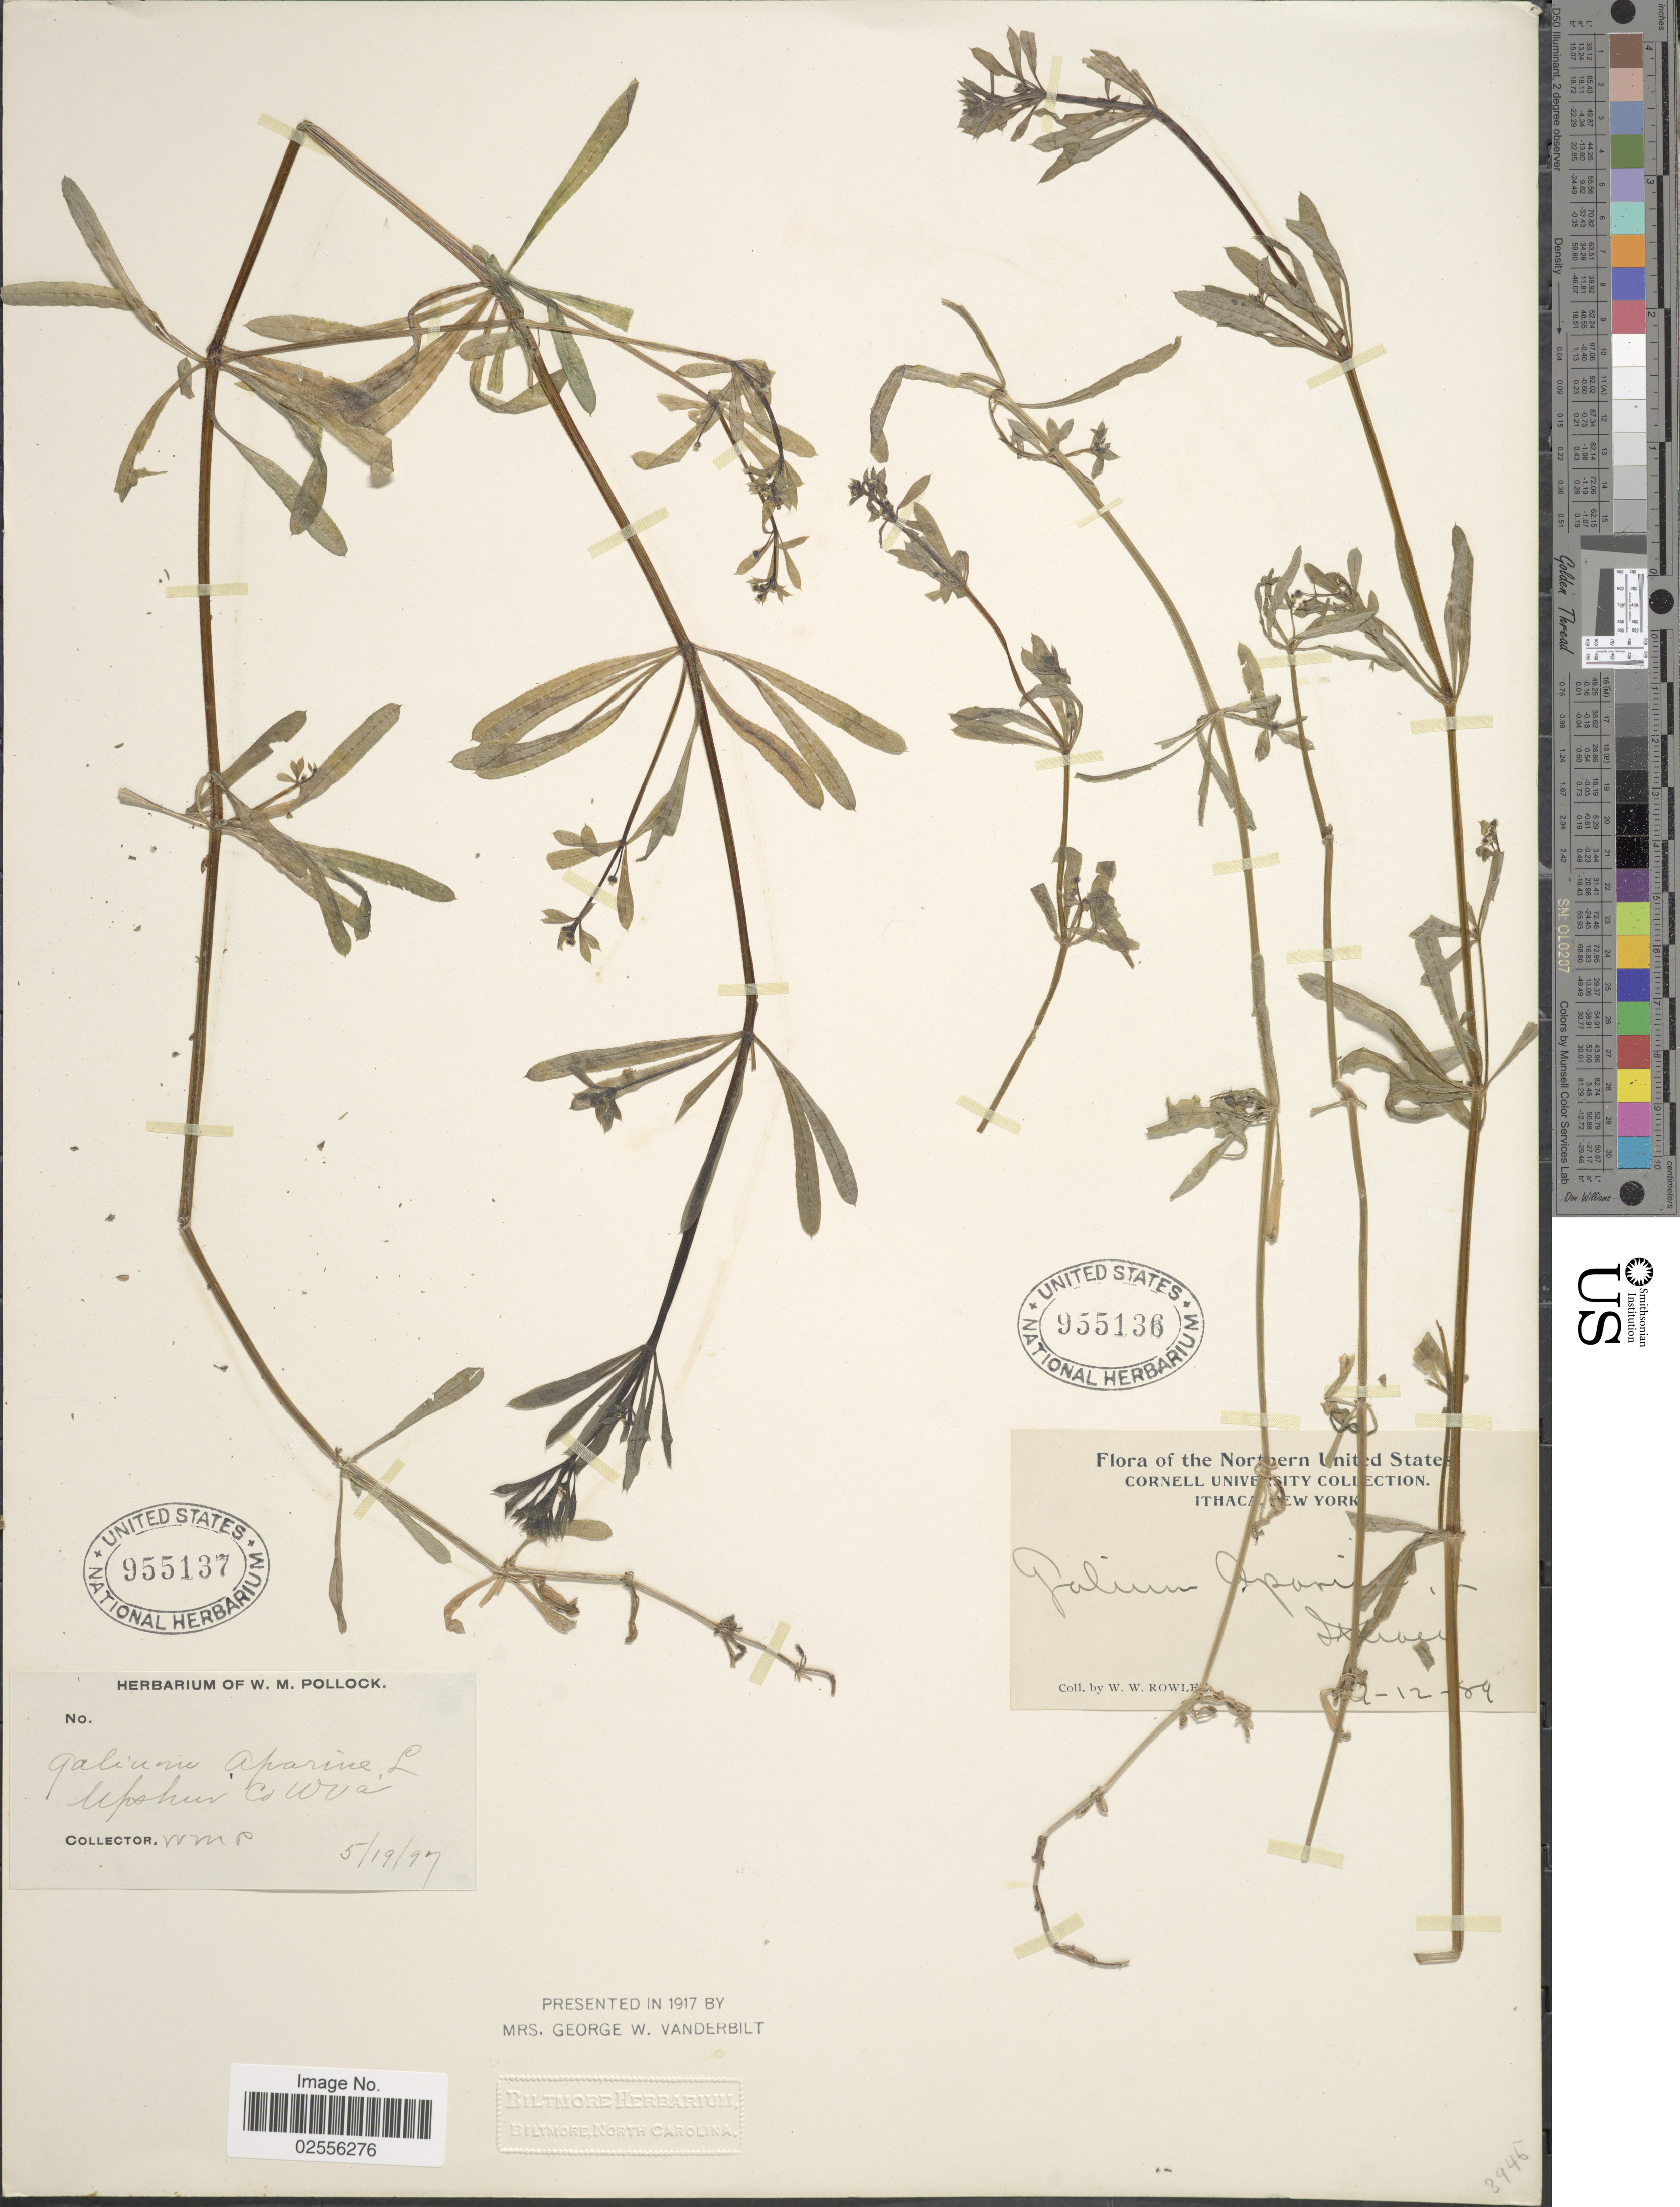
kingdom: Plantae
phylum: Tracheophyta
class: Magnoliopsida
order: Gentianales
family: Rubiaceae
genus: Galium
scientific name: Galium aparine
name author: L.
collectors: W. W. Rowlee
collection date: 1889-02-12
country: United States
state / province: New York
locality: Ithaca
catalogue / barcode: US 955136